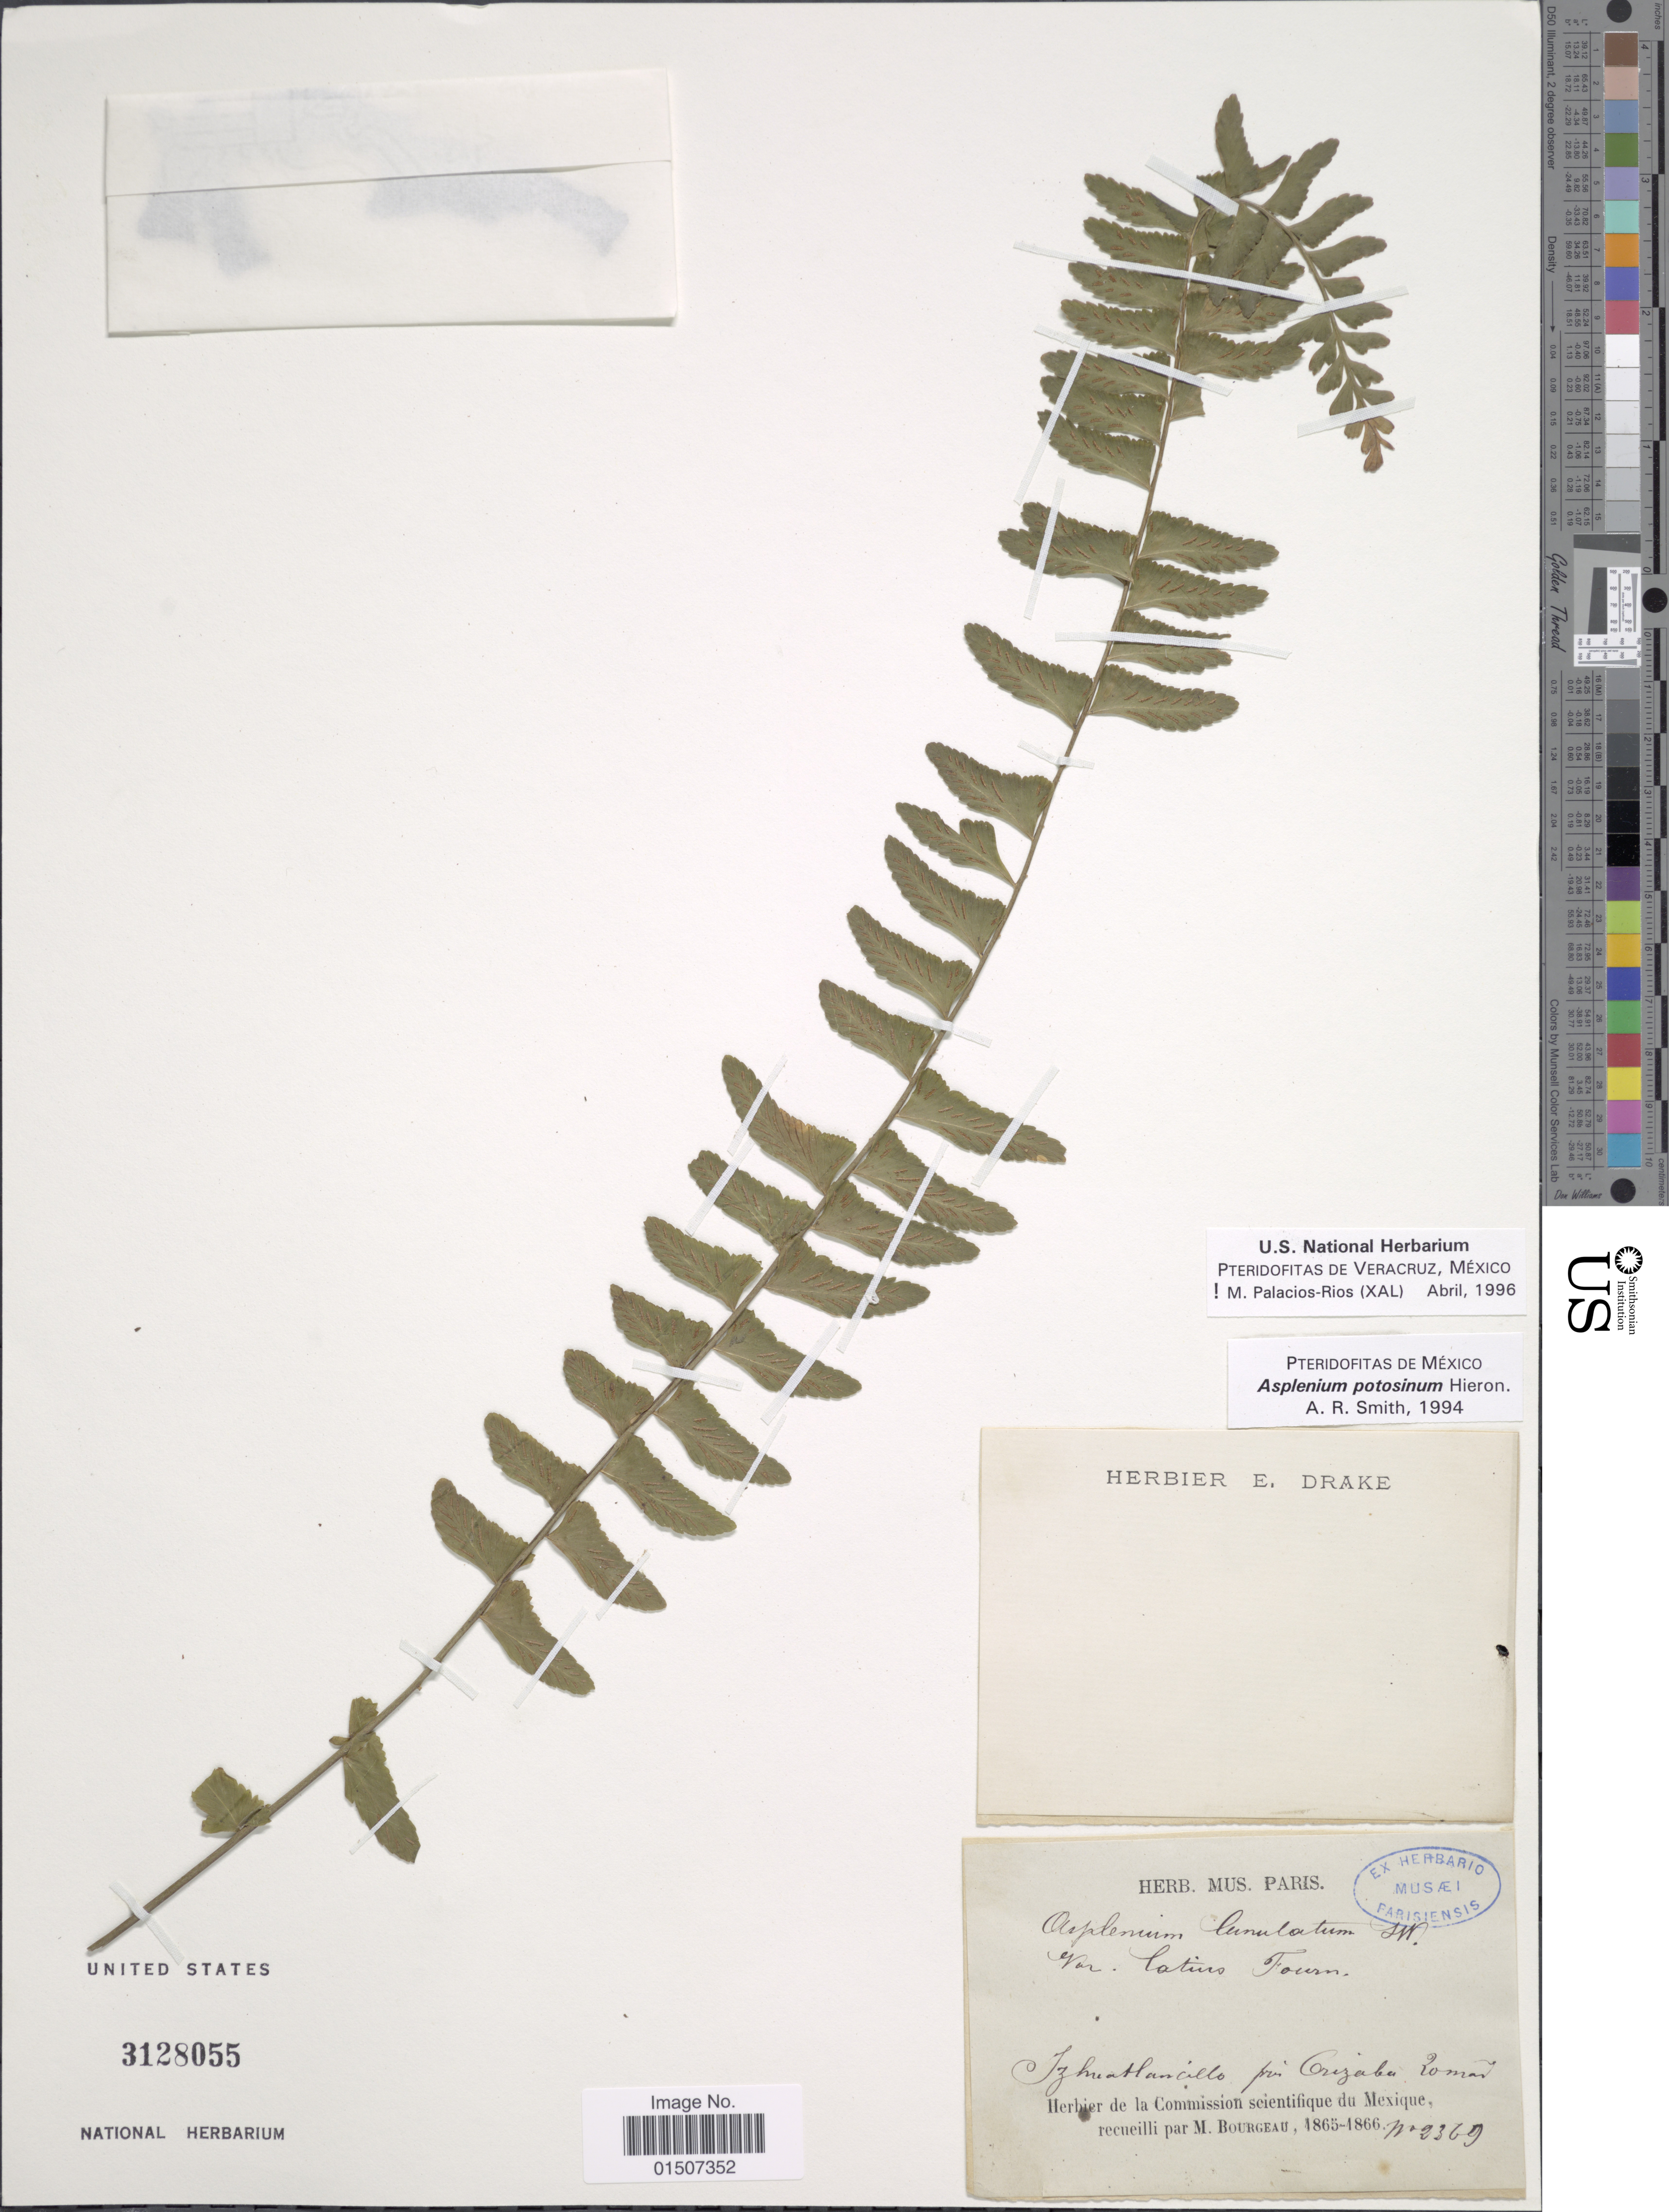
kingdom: Plantae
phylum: Tracheophyta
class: Polypodiopsida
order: Polypodiales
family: Aspleniaceae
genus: Asplenium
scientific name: Asplenium potosinum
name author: Hieron.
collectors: M. Bourgeau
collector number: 2369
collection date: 1865-03-20/1866-03-20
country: Mexico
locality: Izhuatlancillo près Orizaba [Ixhuatlancillo near Orizaba]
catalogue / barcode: US 3128055